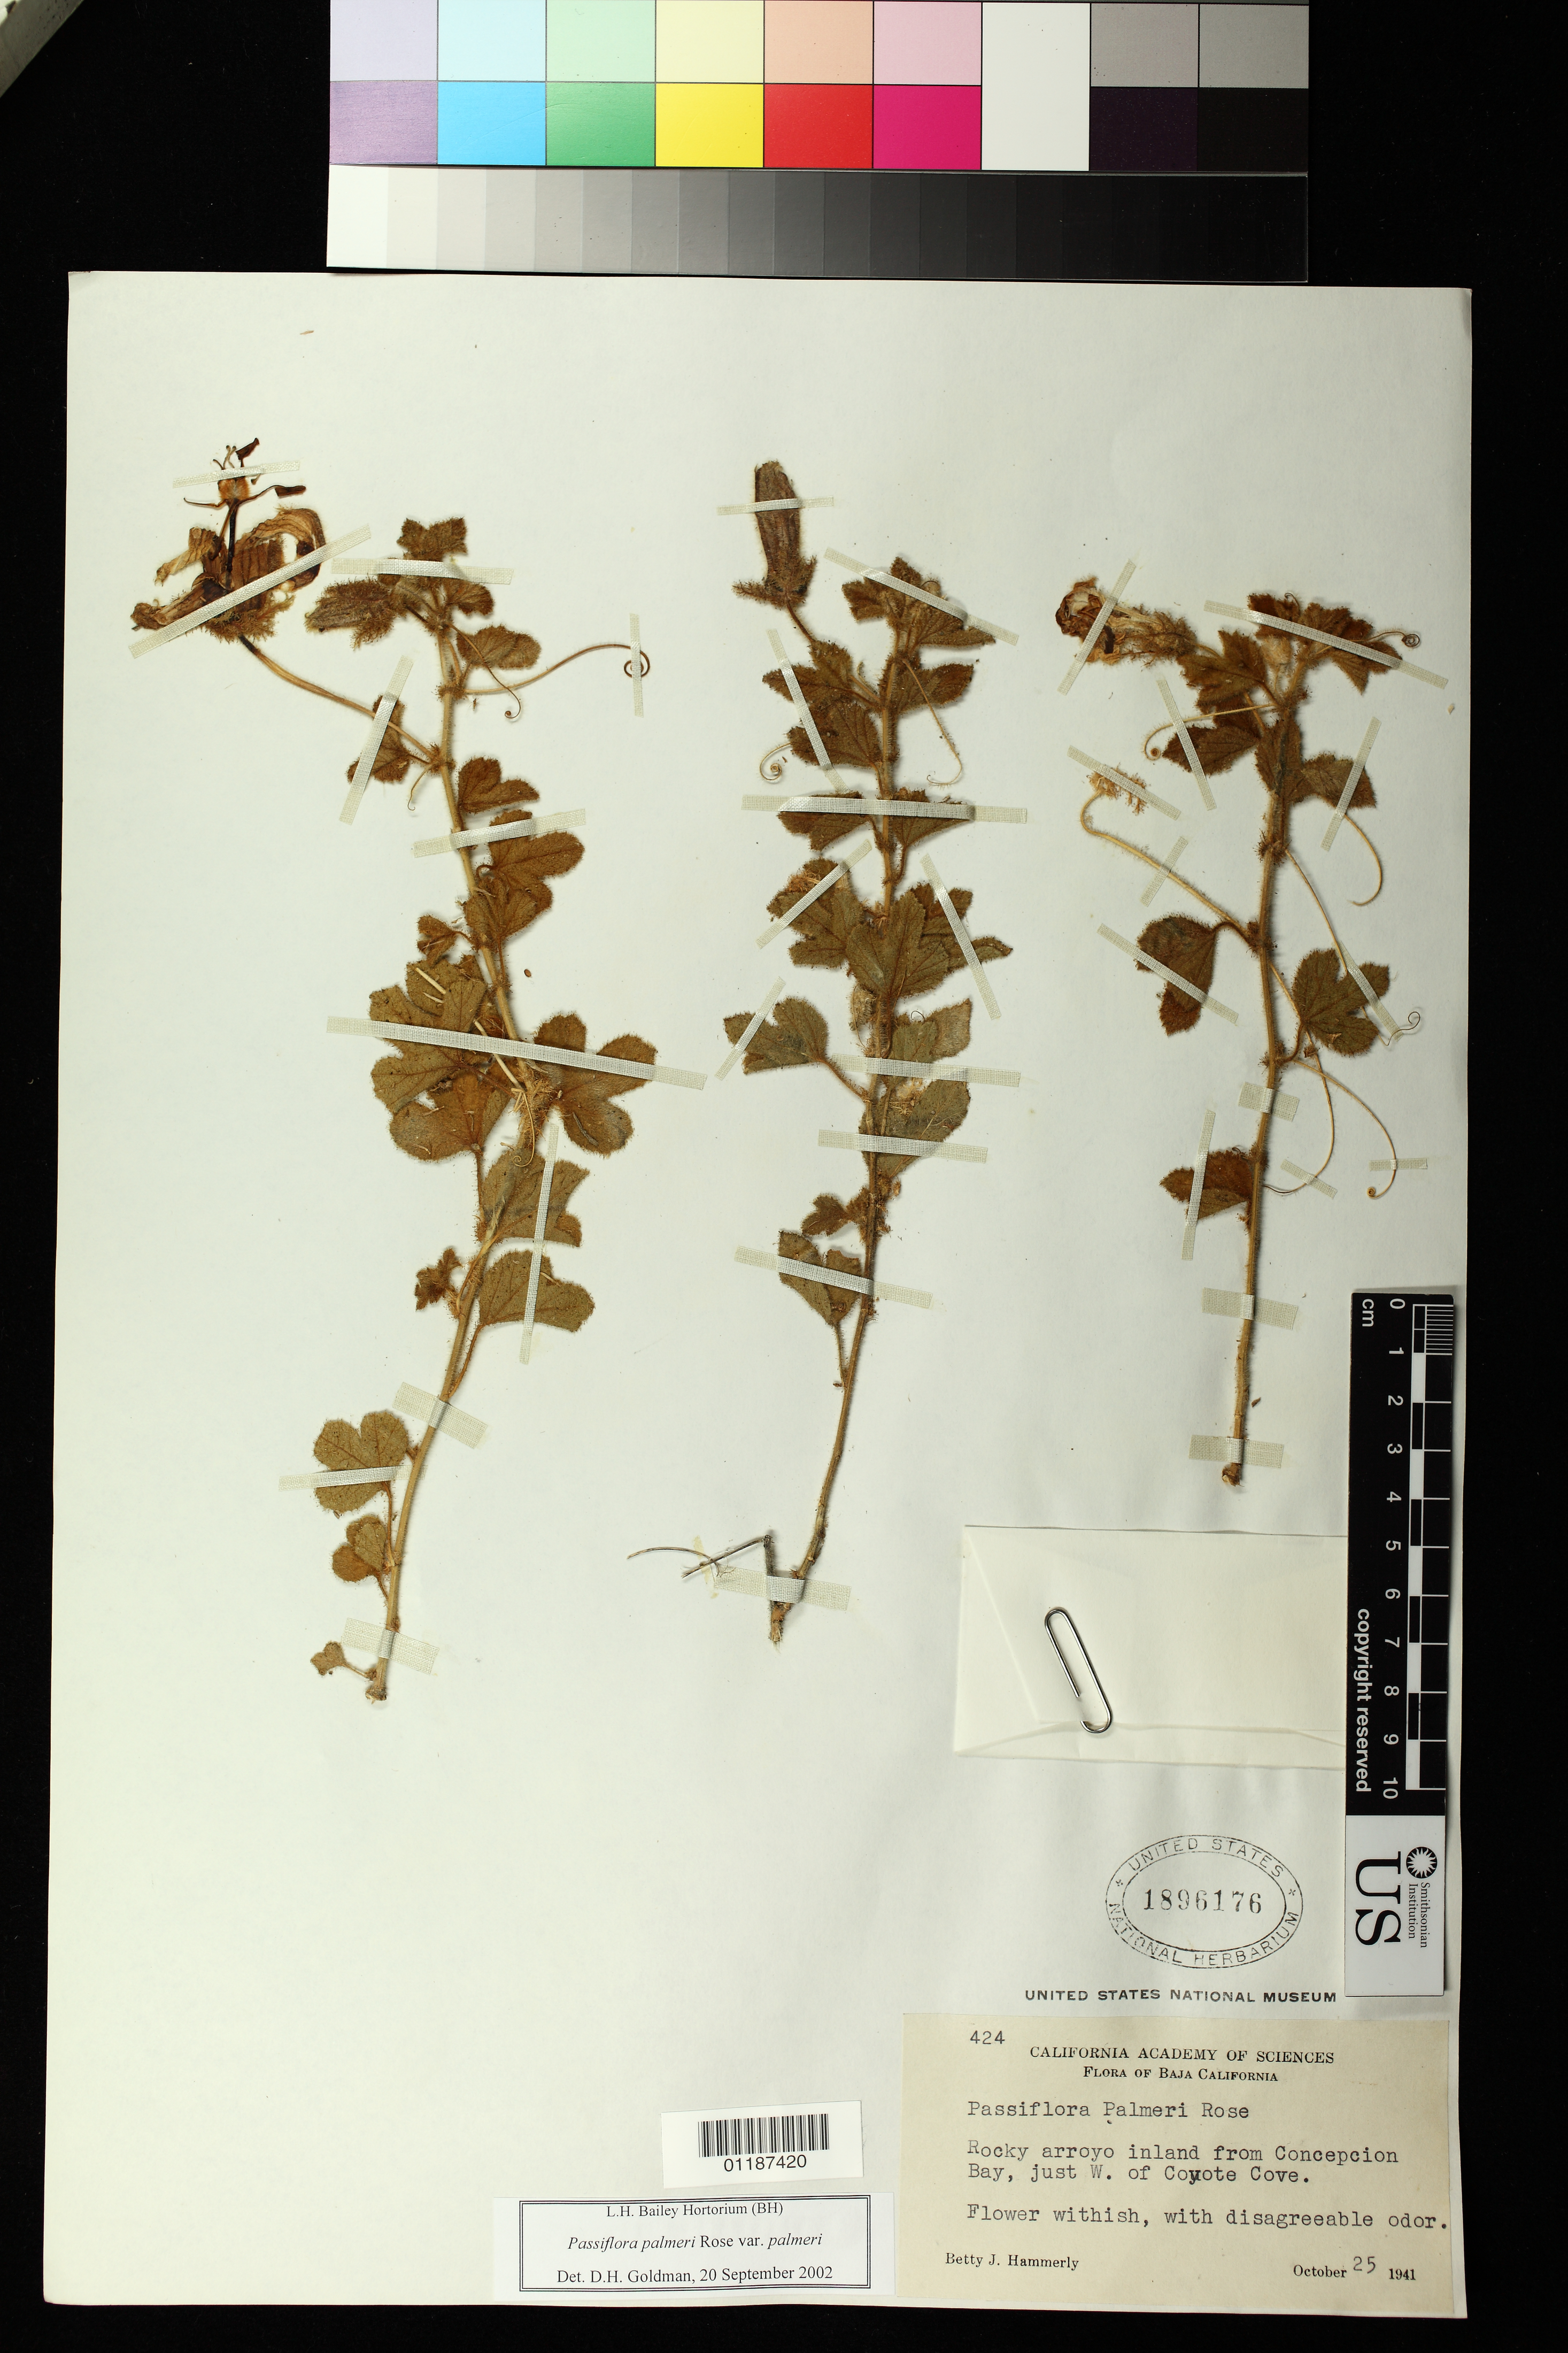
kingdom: Plantae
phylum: Tracheophyta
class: Magnoliopsida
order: Malpighiales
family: Passifloraceae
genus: Passiflora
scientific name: Passiflora palmeri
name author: Rose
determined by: Svoboda, Harlan T., (NA), US Department of Agriculture (UNITED STATES)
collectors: B. J. Hammerly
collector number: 424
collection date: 1941-10-25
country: Mexico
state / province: Baja California Sur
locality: Rocky arroyo inland from Concepcion Bay, just E of Coyote Cove.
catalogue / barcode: US 1896176